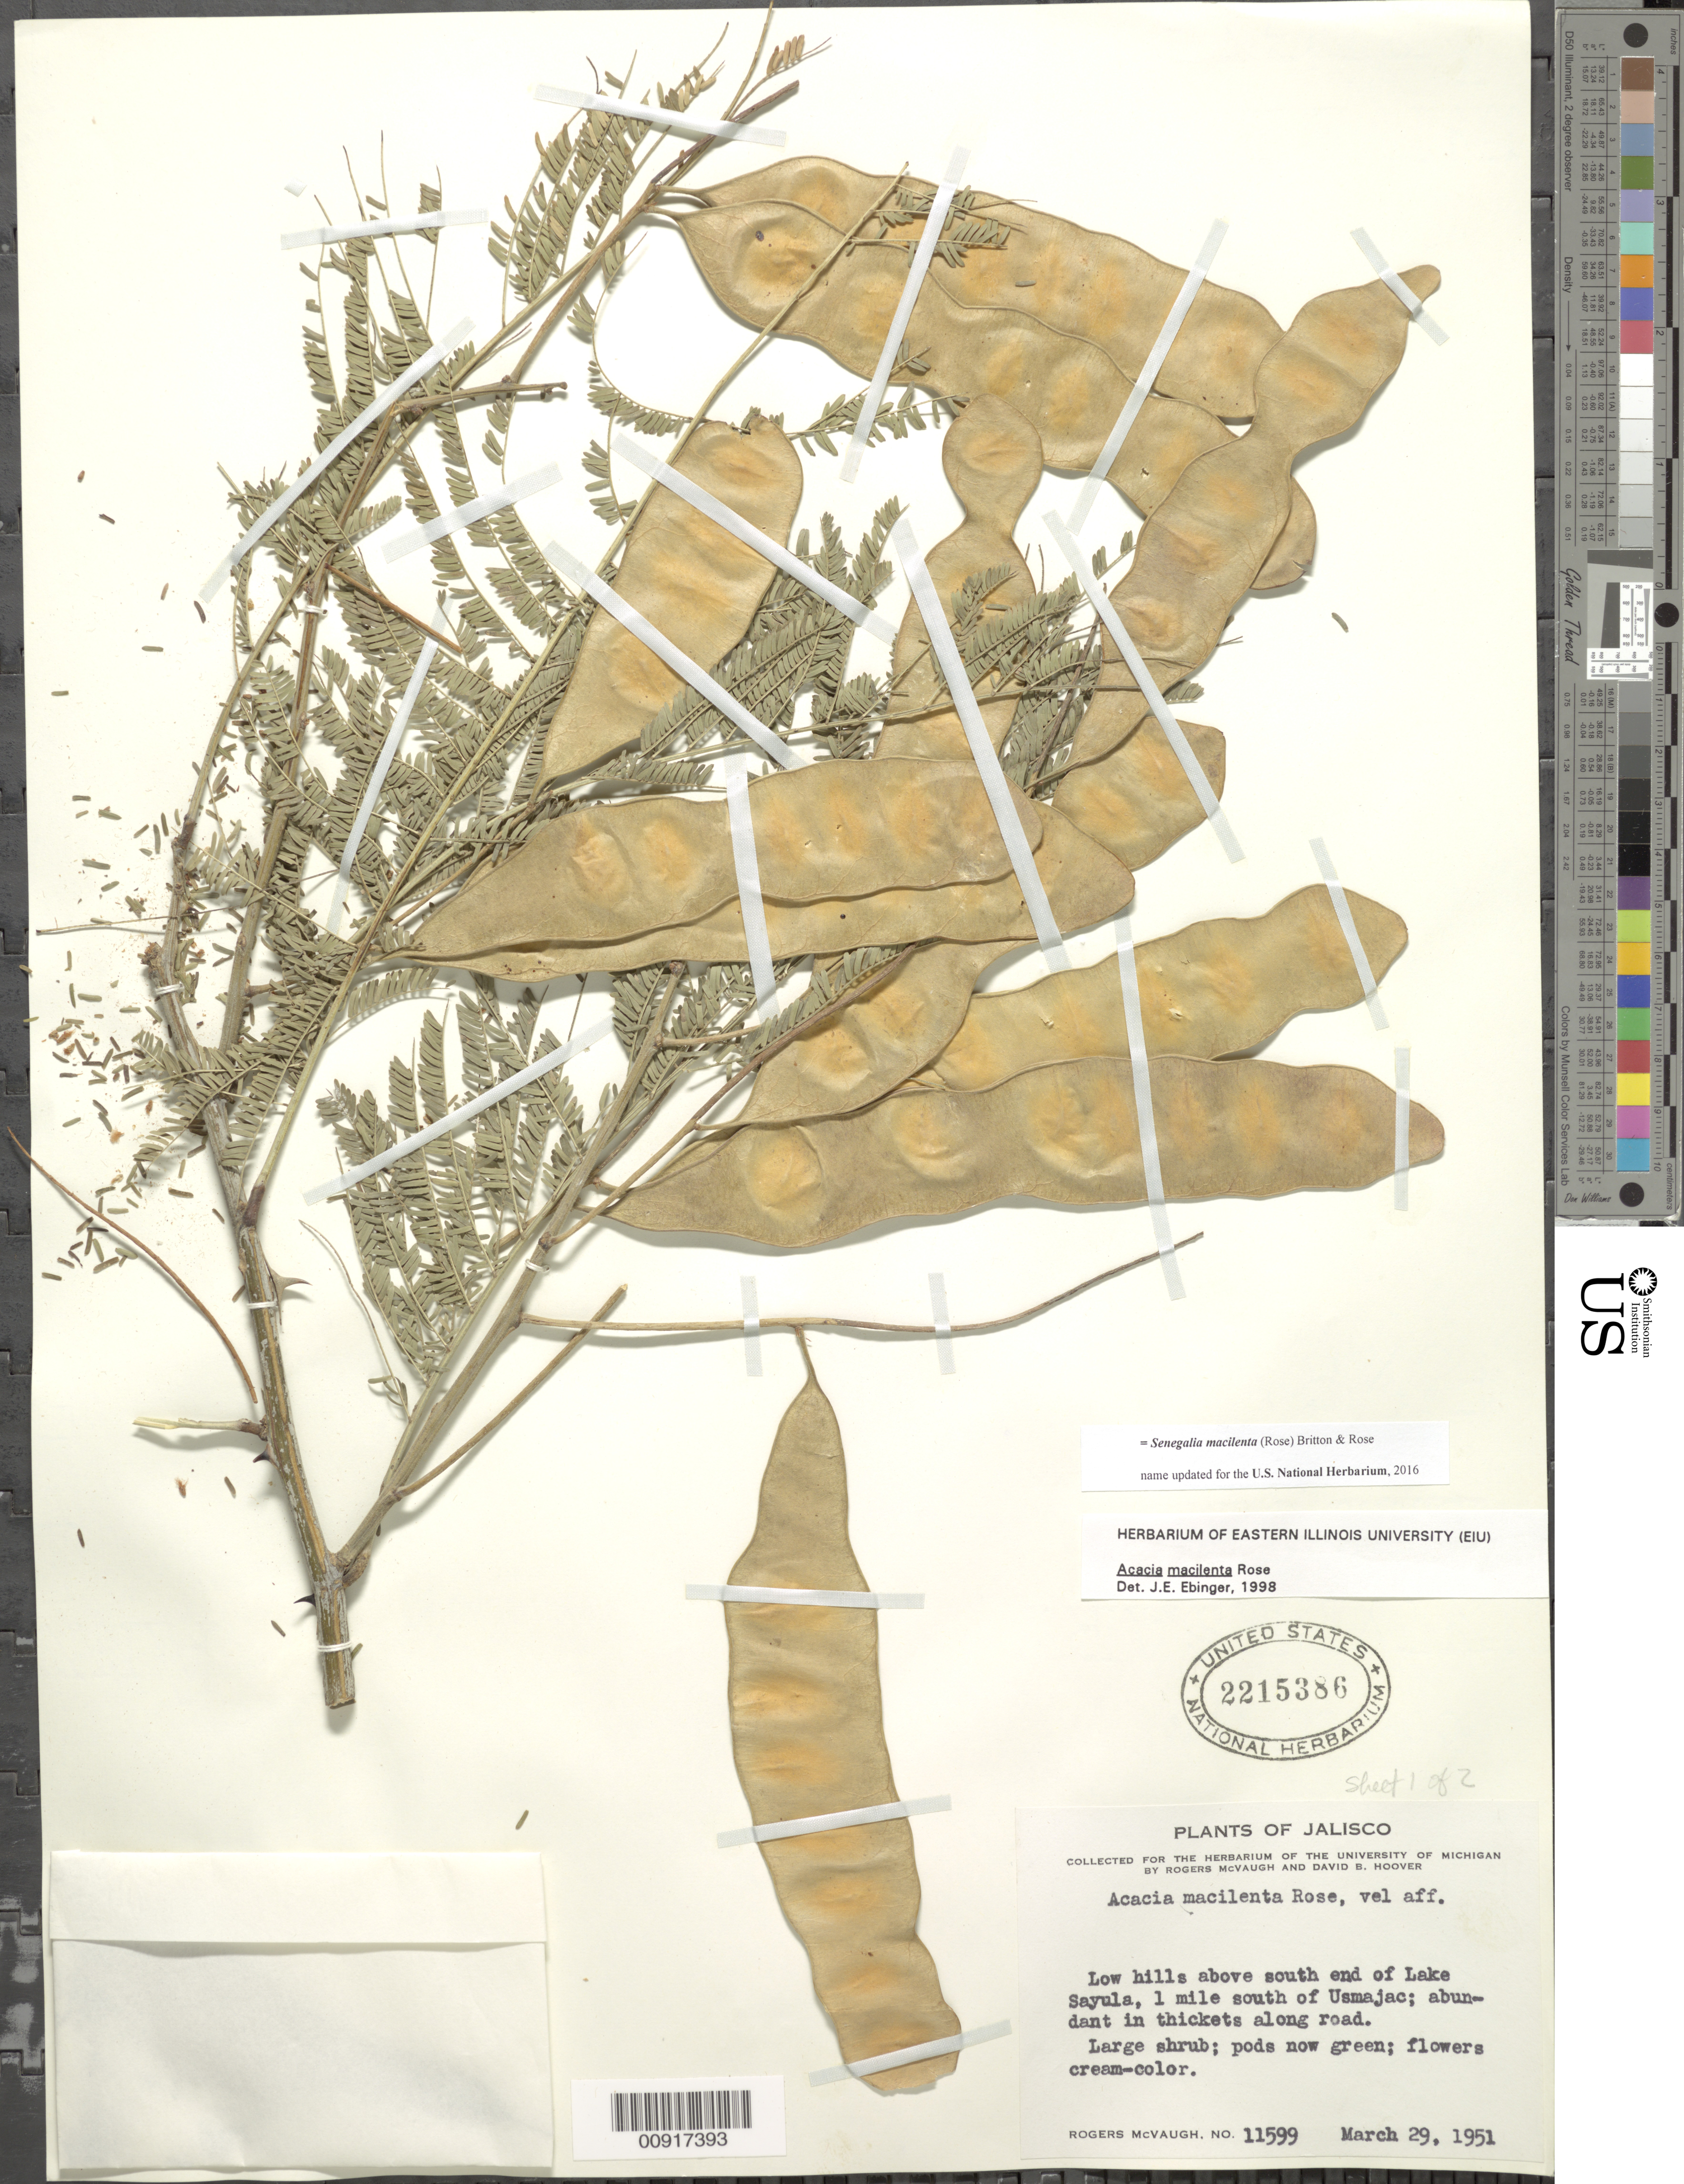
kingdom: Plantae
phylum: Tracheophyta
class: Magnoliopsida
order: Fabales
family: Fabaceae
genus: Senegalia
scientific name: Senegalia macilenta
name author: (Rose) Britton & Rose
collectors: R. McVaugh & D. B. Hoover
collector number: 11599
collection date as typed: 29 Mar 1951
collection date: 1951-03-29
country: Mexico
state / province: Jalisco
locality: Low hills above south end of Lake Sayula, 1 mile south of Usmajac.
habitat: Abundant in thickets along road.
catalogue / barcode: US 2215386